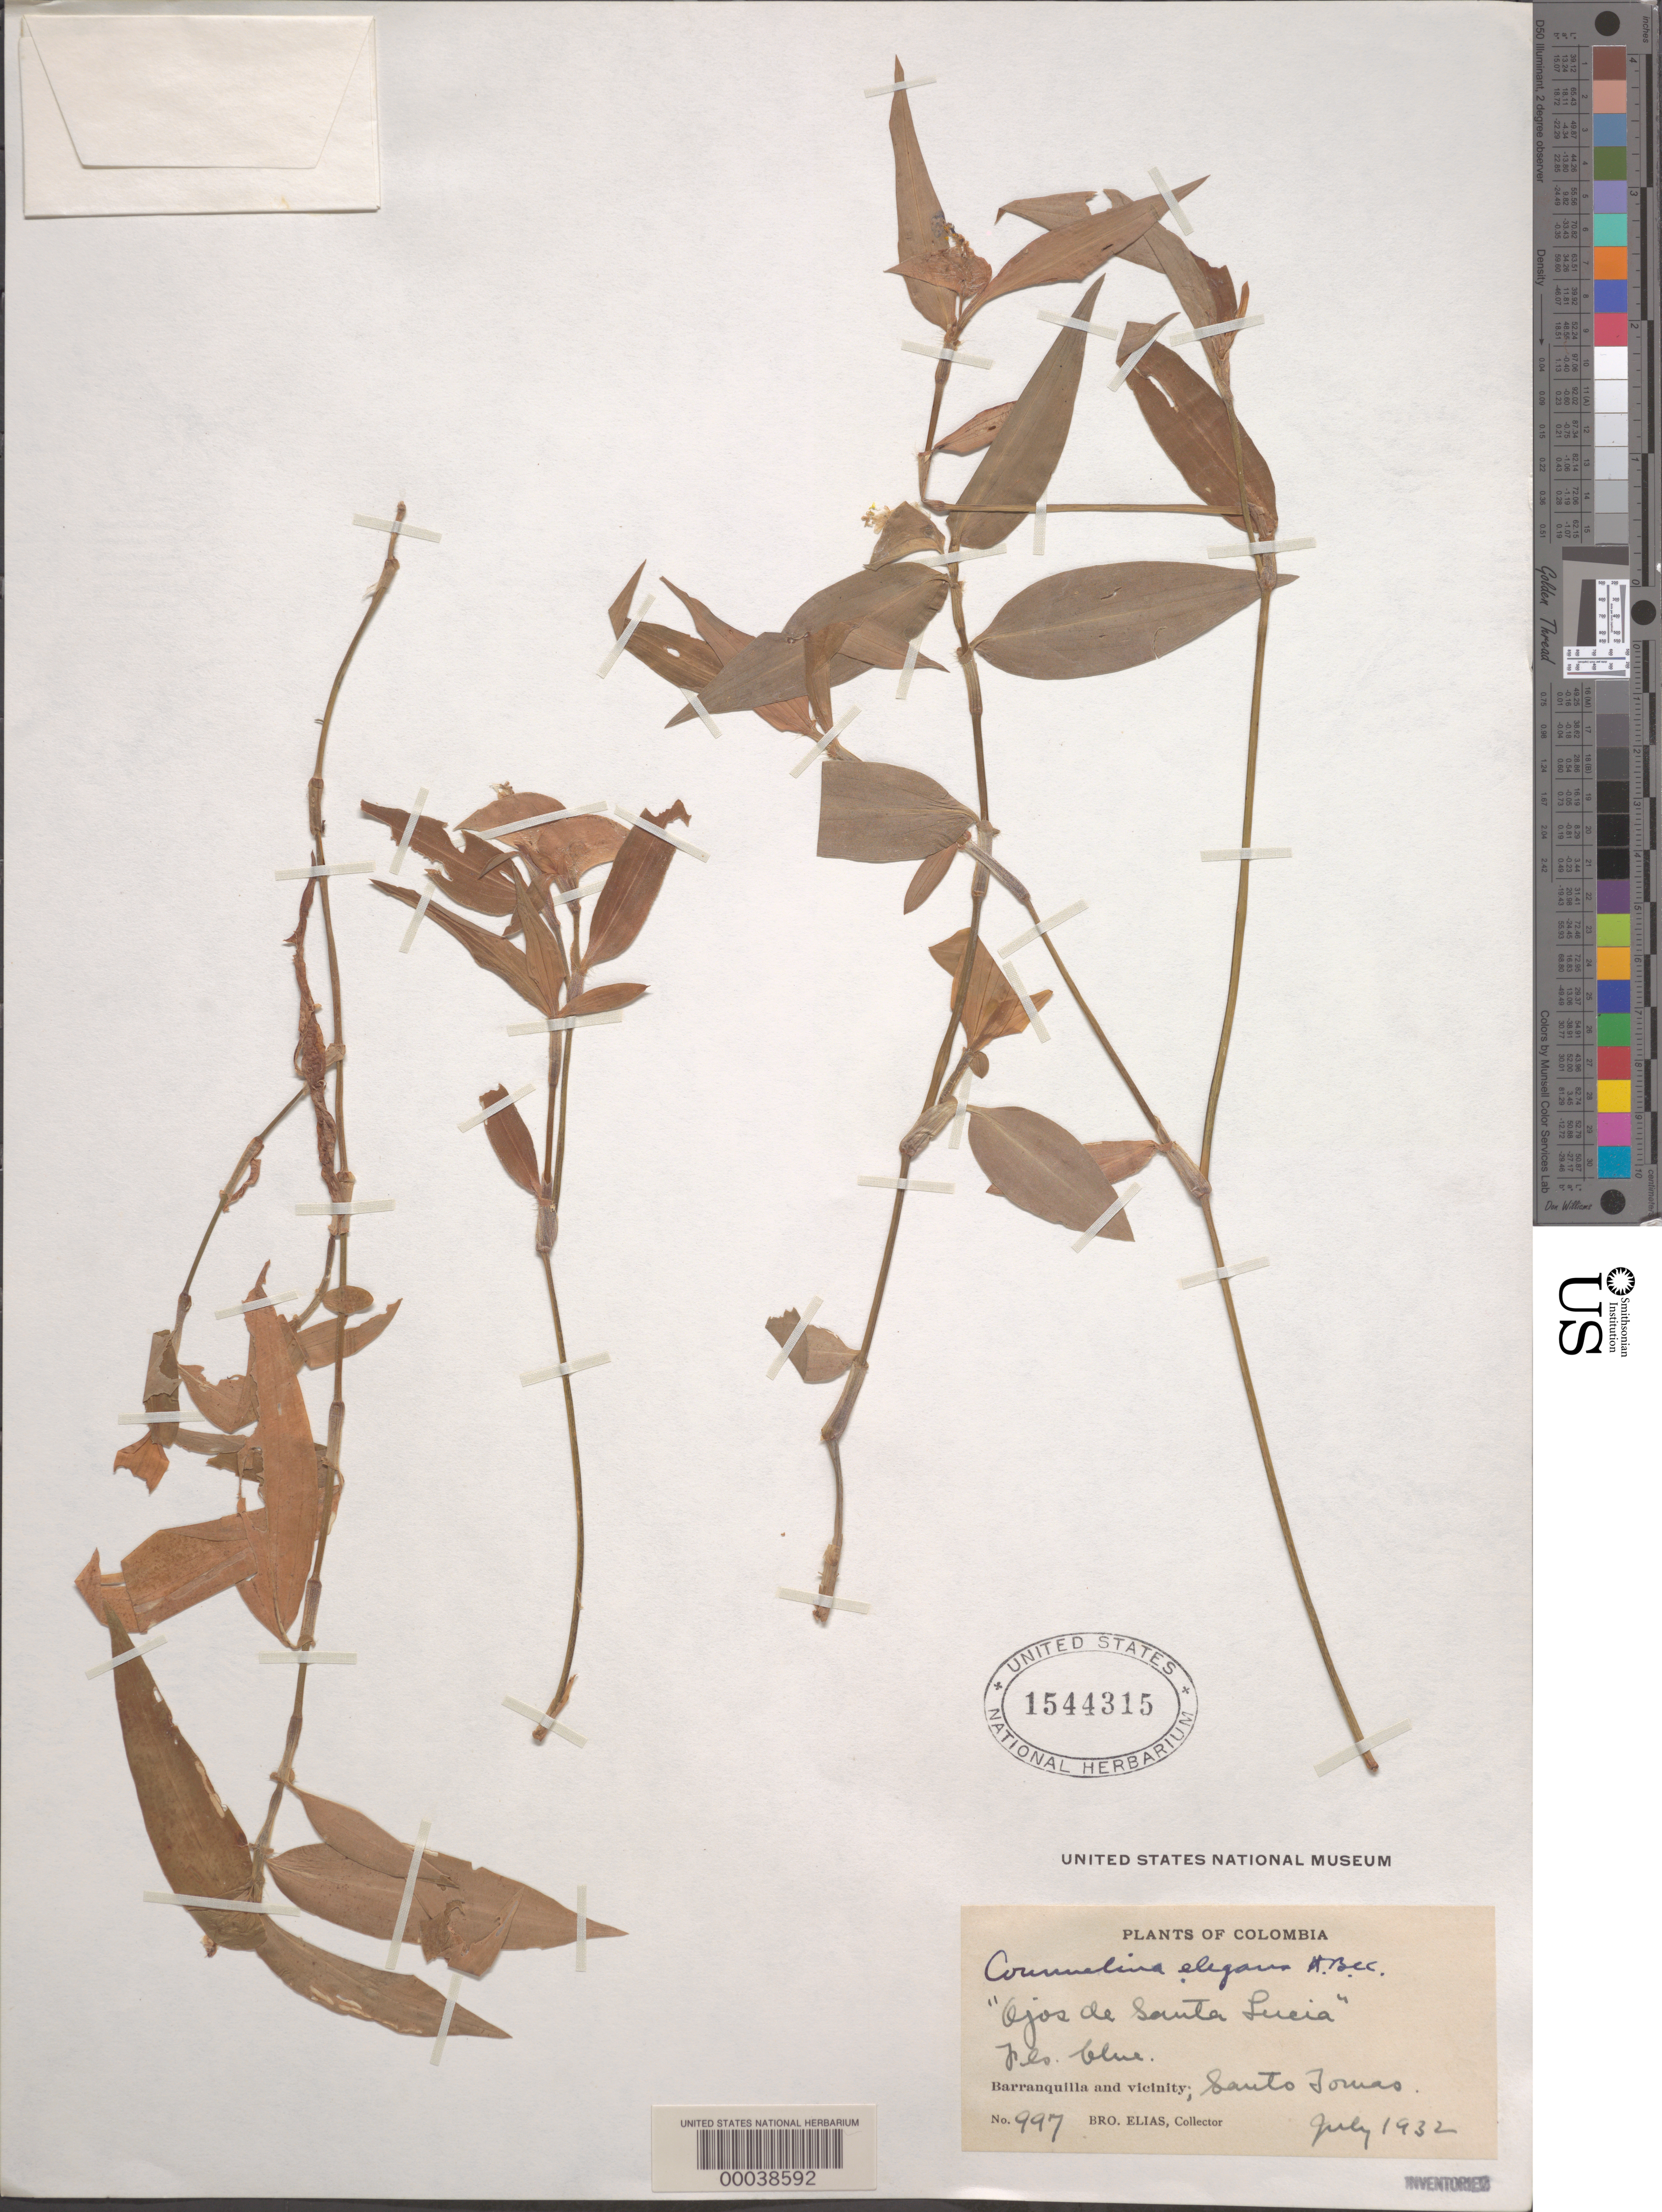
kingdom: Plantae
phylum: Tracheophyta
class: Liliopsida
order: Commelinales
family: Commelinaceae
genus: Commelina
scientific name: Commelina erecta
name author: L.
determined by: Faden, Robert B., (US), Smithsonian Institution - National Museum of Natural History (UNITED STATES)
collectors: Bro. Elias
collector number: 997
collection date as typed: Jul 1932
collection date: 1932-07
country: Colombia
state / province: Atlántico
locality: Barranquilla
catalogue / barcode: US 1544315